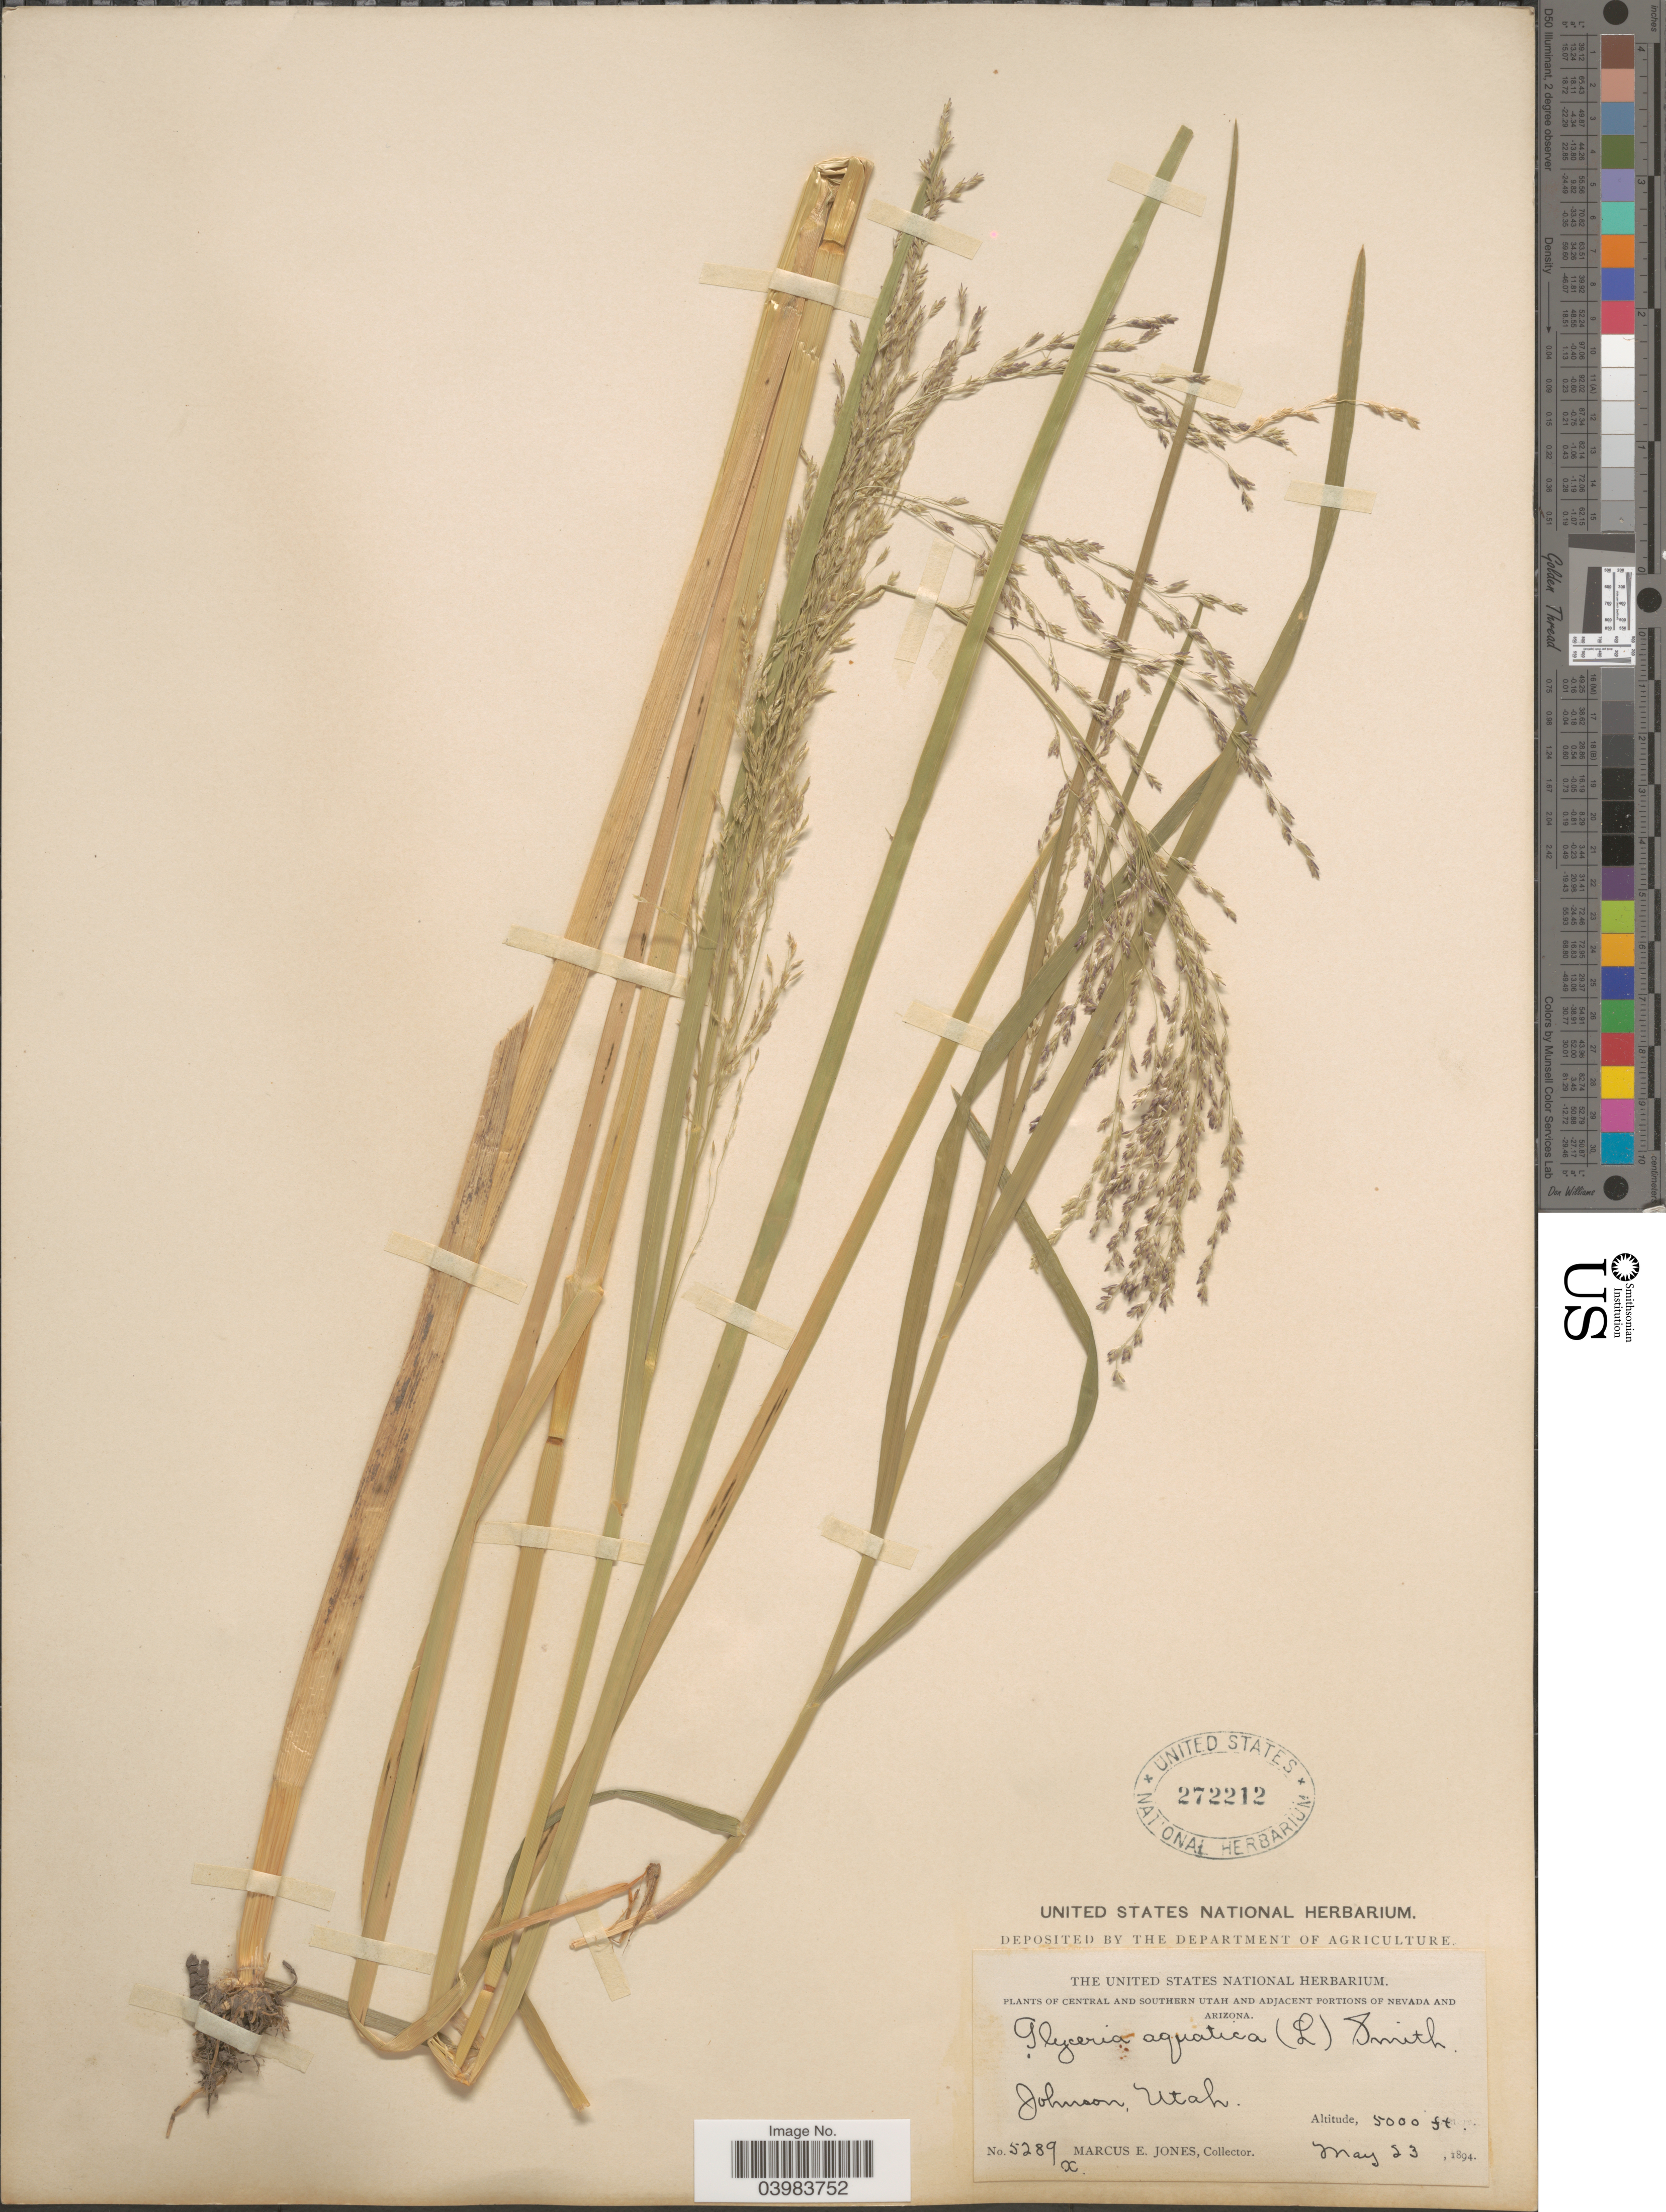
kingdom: Plantae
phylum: Tracheophyta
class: Liliopsida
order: Poales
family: Poaceae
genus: Glyceria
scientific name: Glyceria grandis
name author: S. Watson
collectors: M. E. Jones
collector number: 5289 x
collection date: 1894-05-23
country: United States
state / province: Utah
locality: Central and Southern Utah. Johnson.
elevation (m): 1524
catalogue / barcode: US 272212